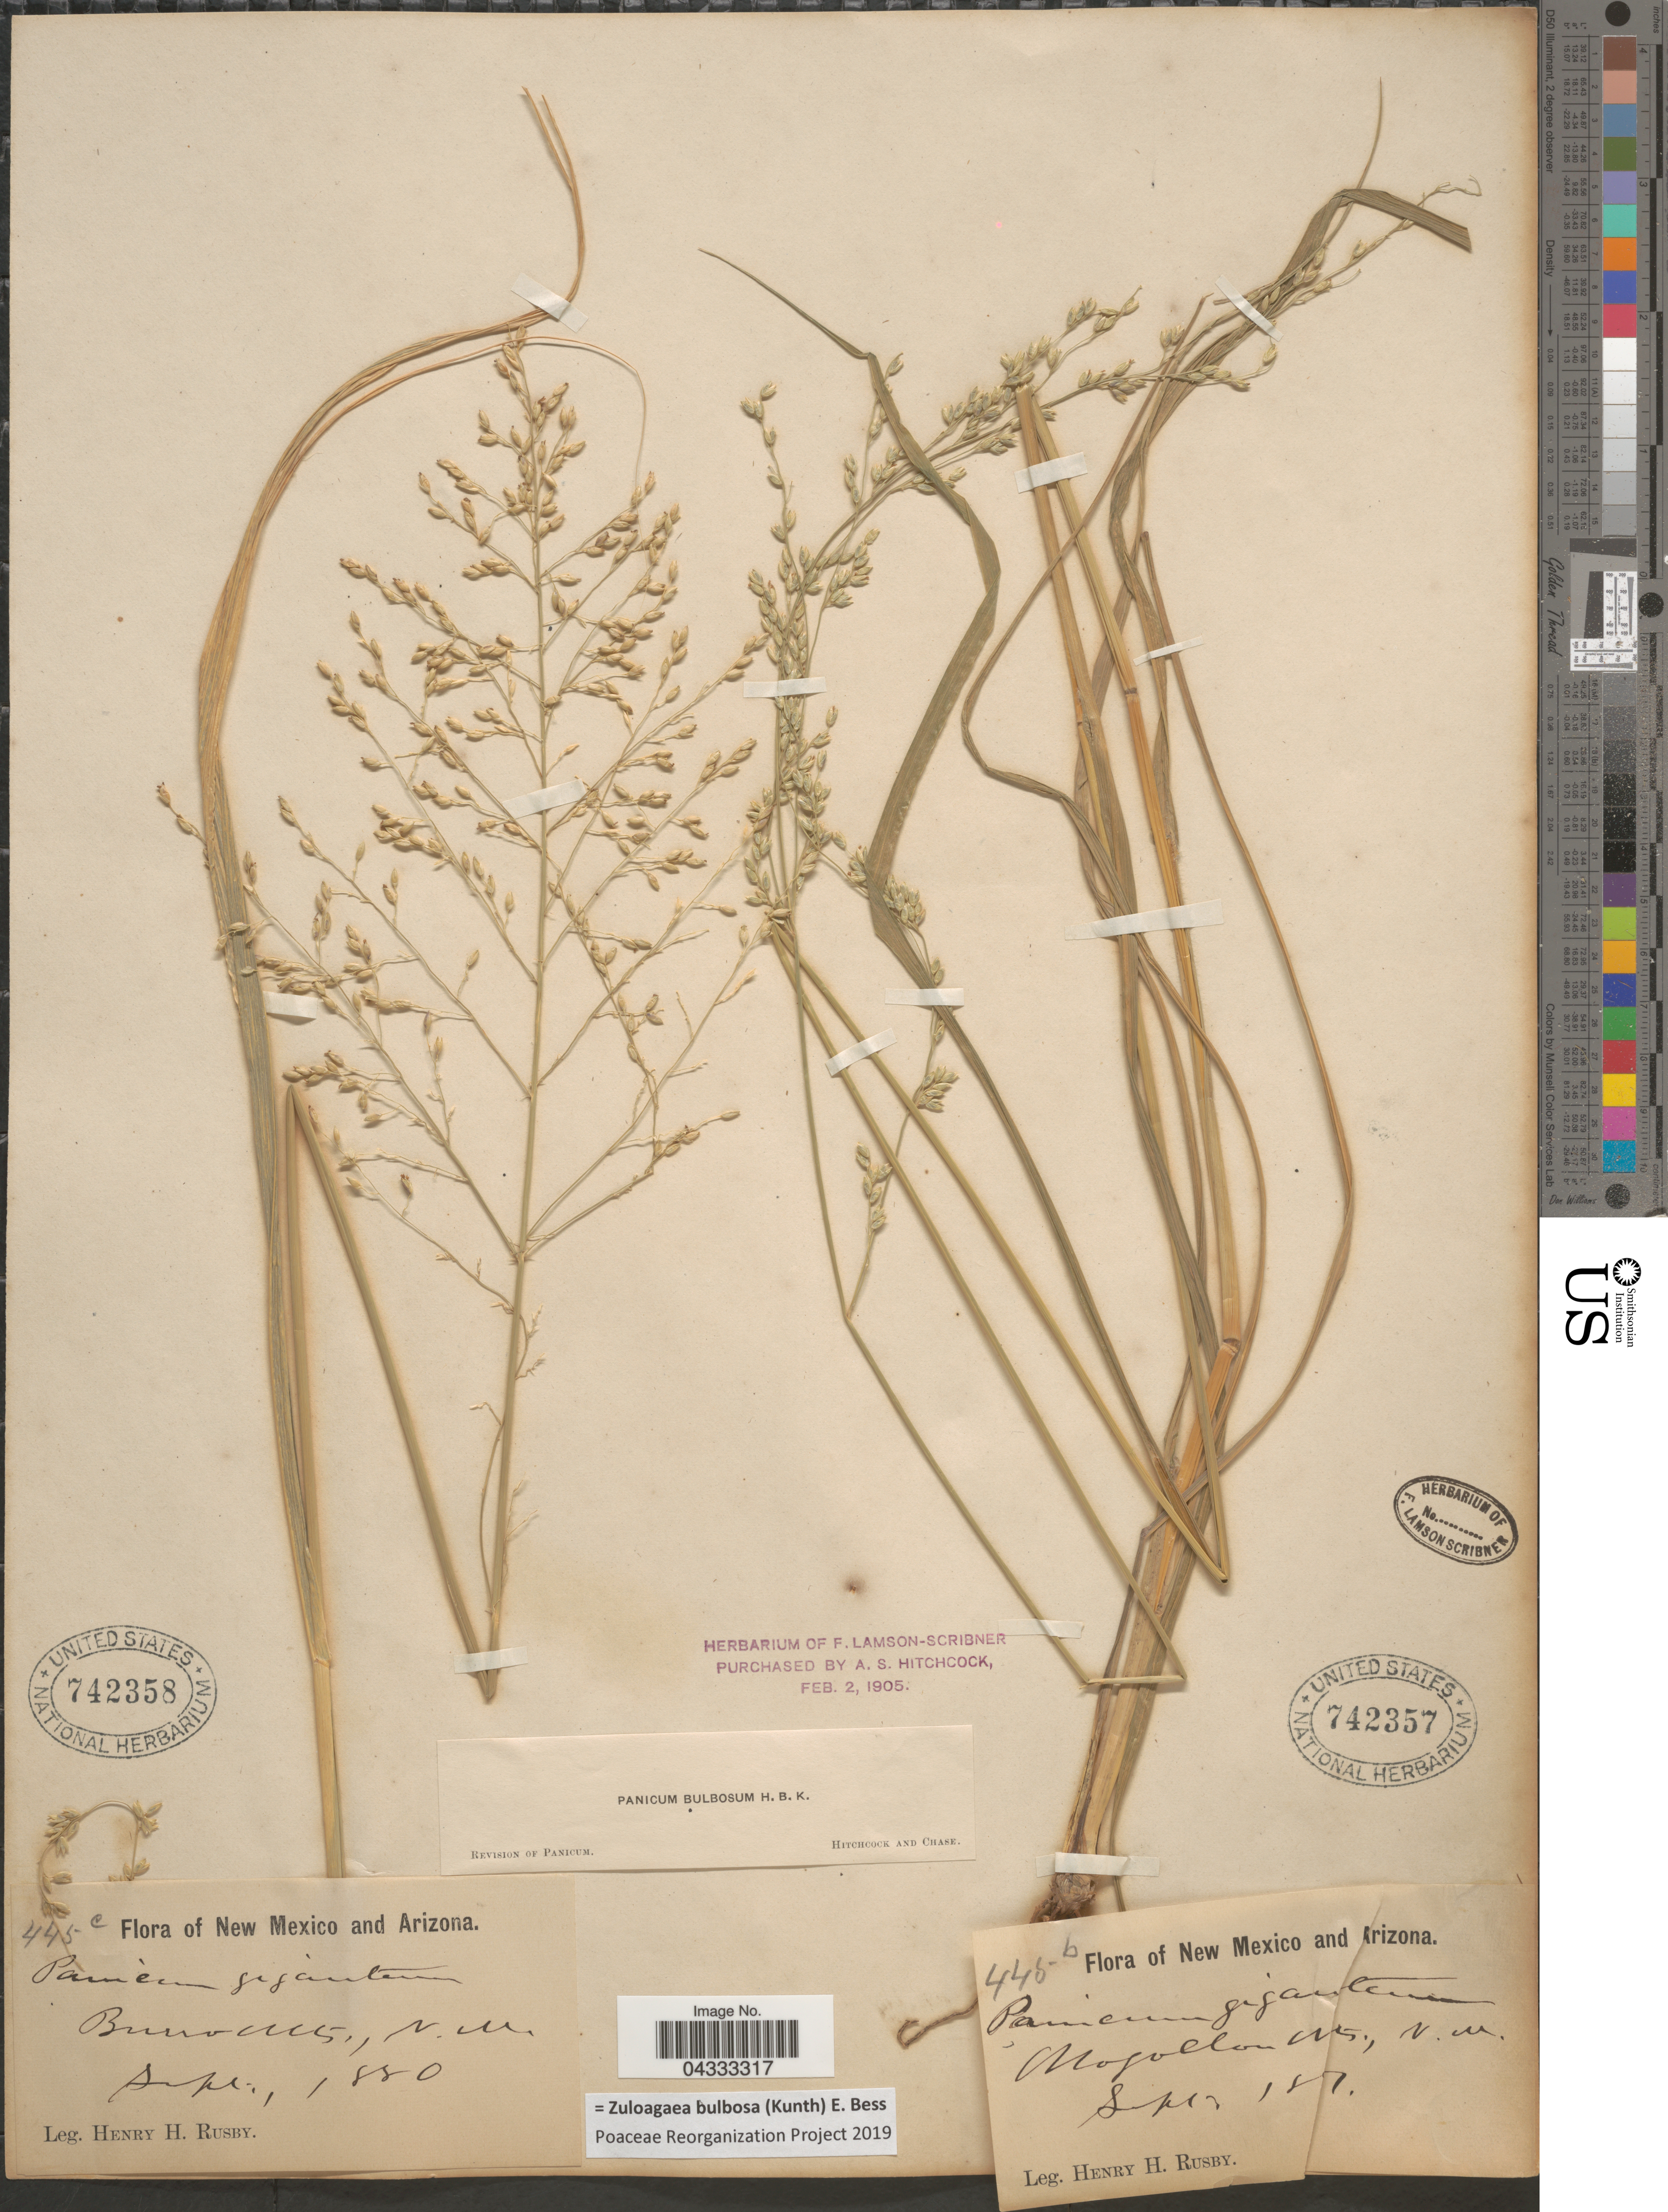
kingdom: Plantae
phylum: Tracheophyta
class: Liliopsida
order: Poales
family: Poaceae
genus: Zuloagaea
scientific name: Zuloagaea bulbosa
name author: (Kunth) E. Bess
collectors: H. H. Rusby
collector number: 445c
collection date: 1880-09-01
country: United States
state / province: New Mexico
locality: Burro Mts.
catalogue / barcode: US 742358